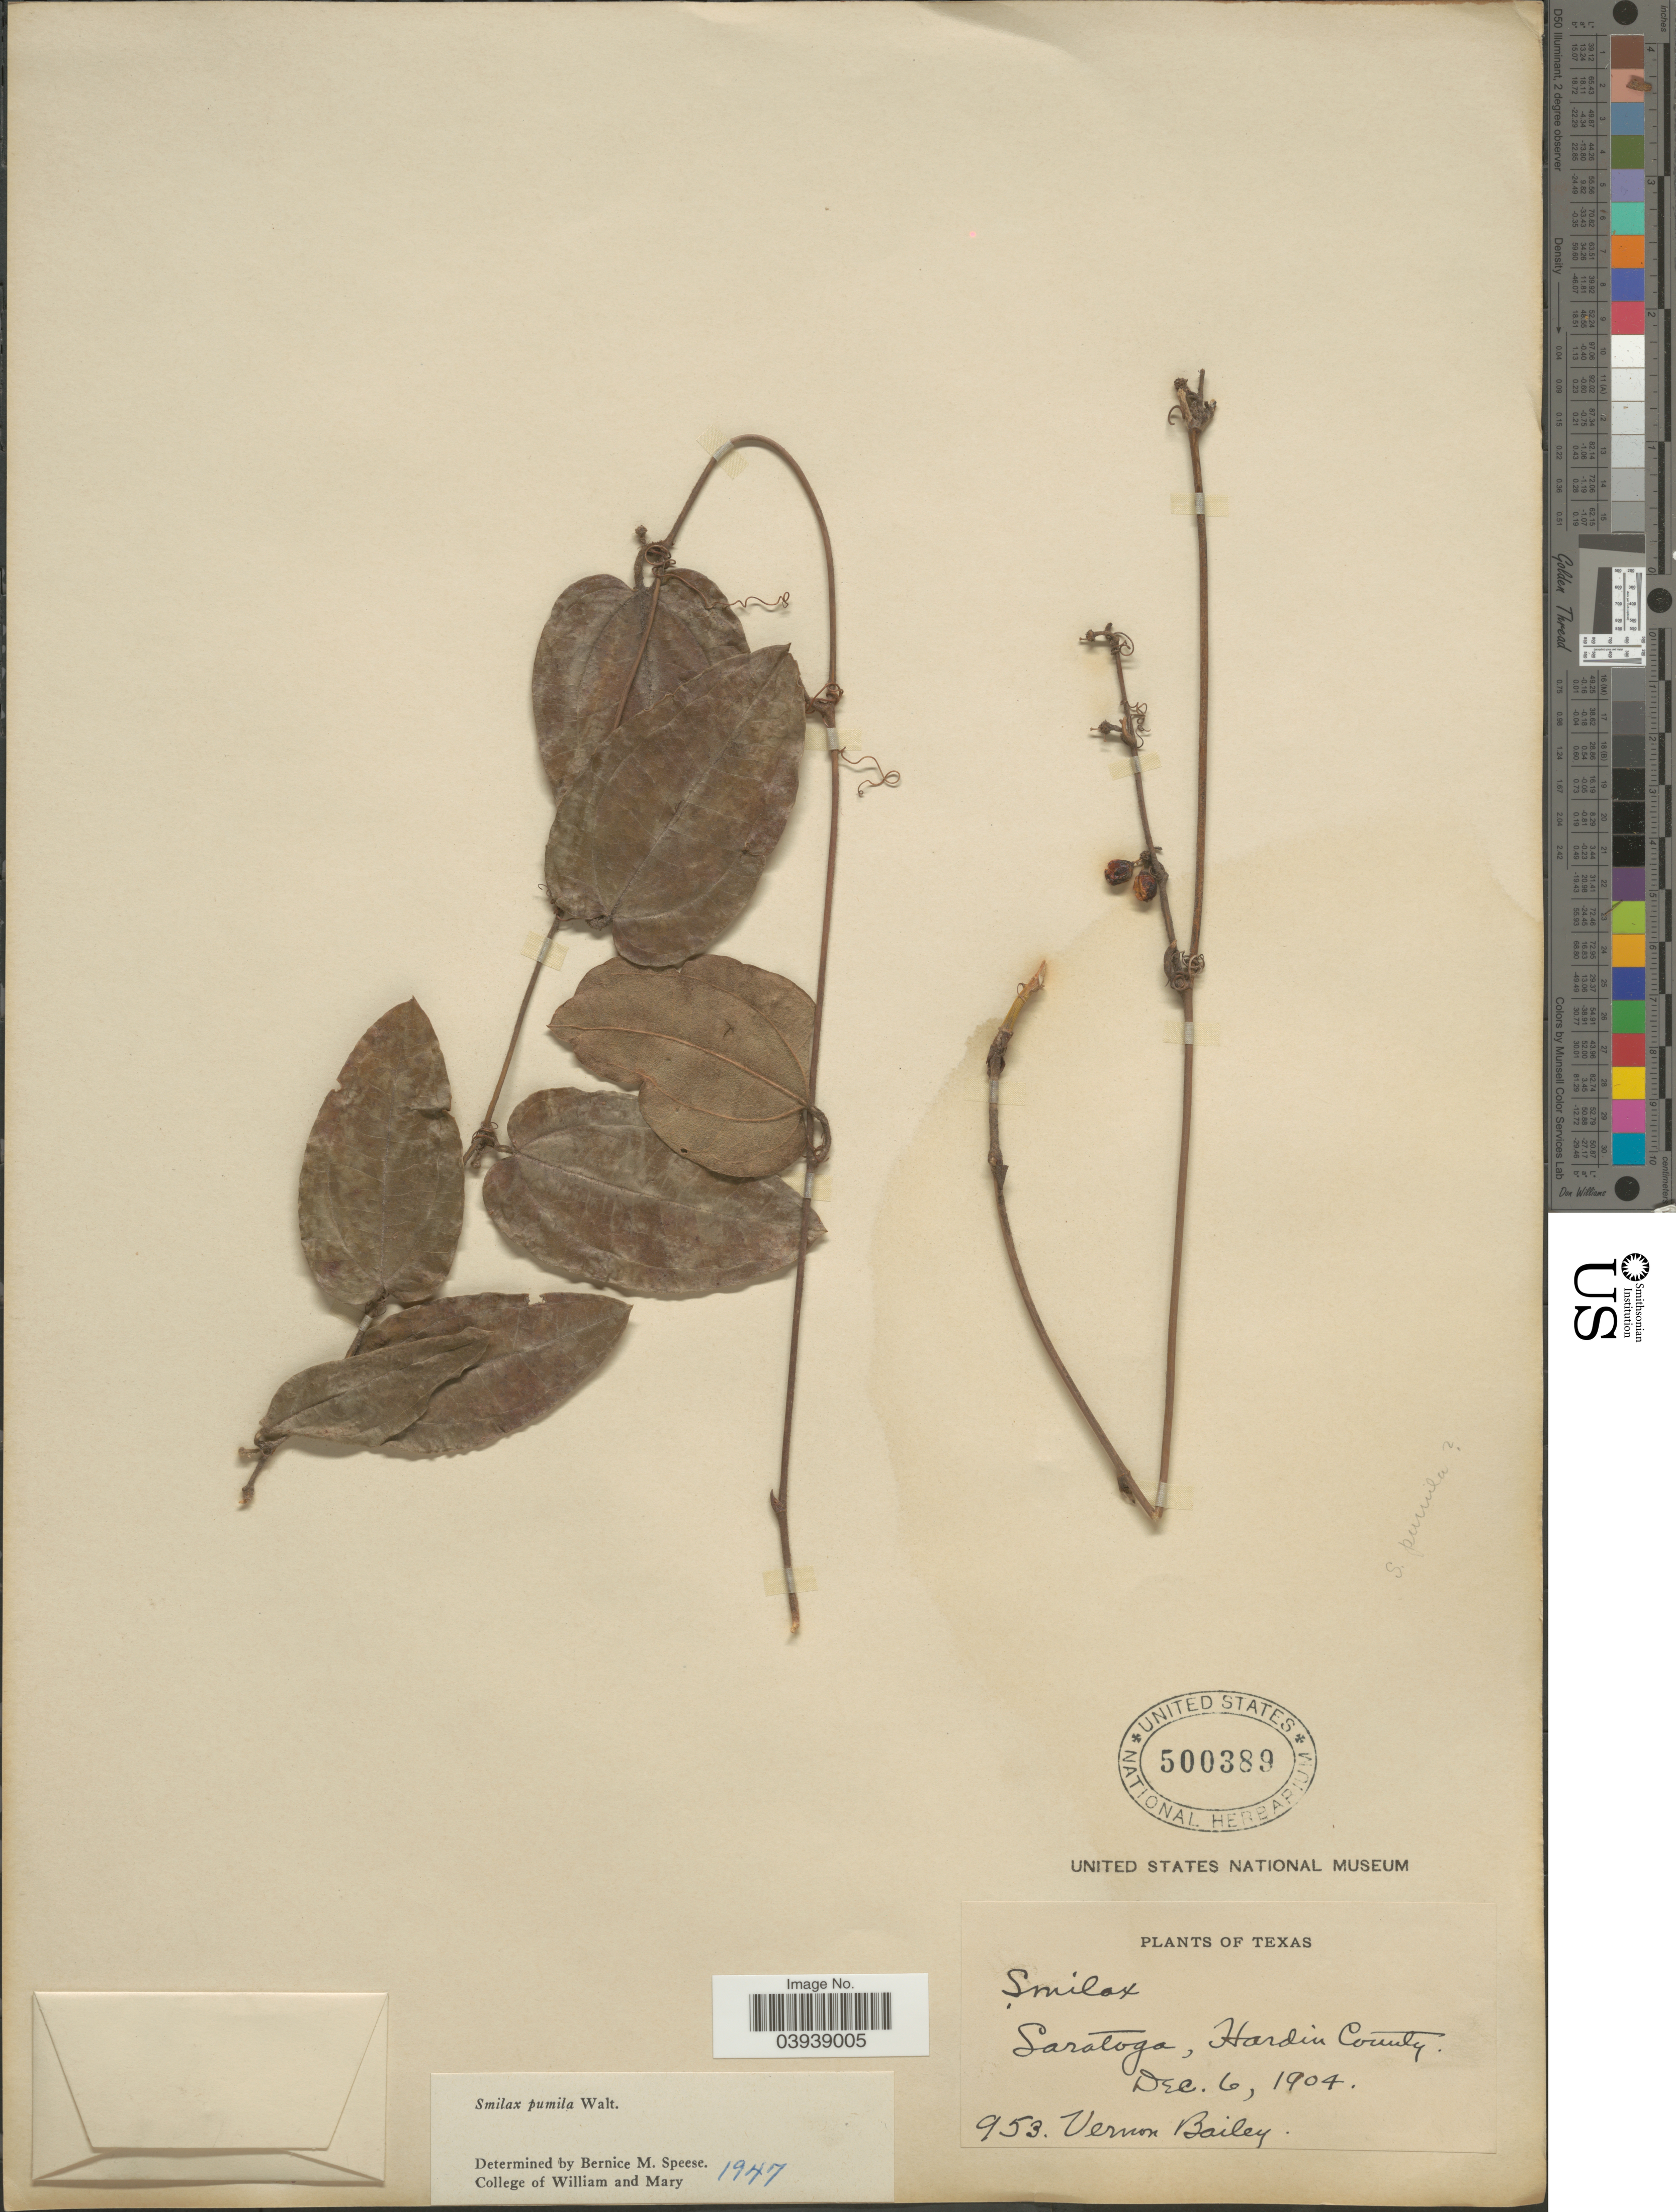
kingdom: Plantae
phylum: Tracheophyta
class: Liliopsida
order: Liliales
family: Smilacaceae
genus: Smilax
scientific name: Smilax pumila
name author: Walter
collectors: V. O. Bailey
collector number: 953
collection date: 1904-12-06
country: United States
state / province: Texas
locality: Saratoga, Hardin County.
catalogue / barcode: US 500389